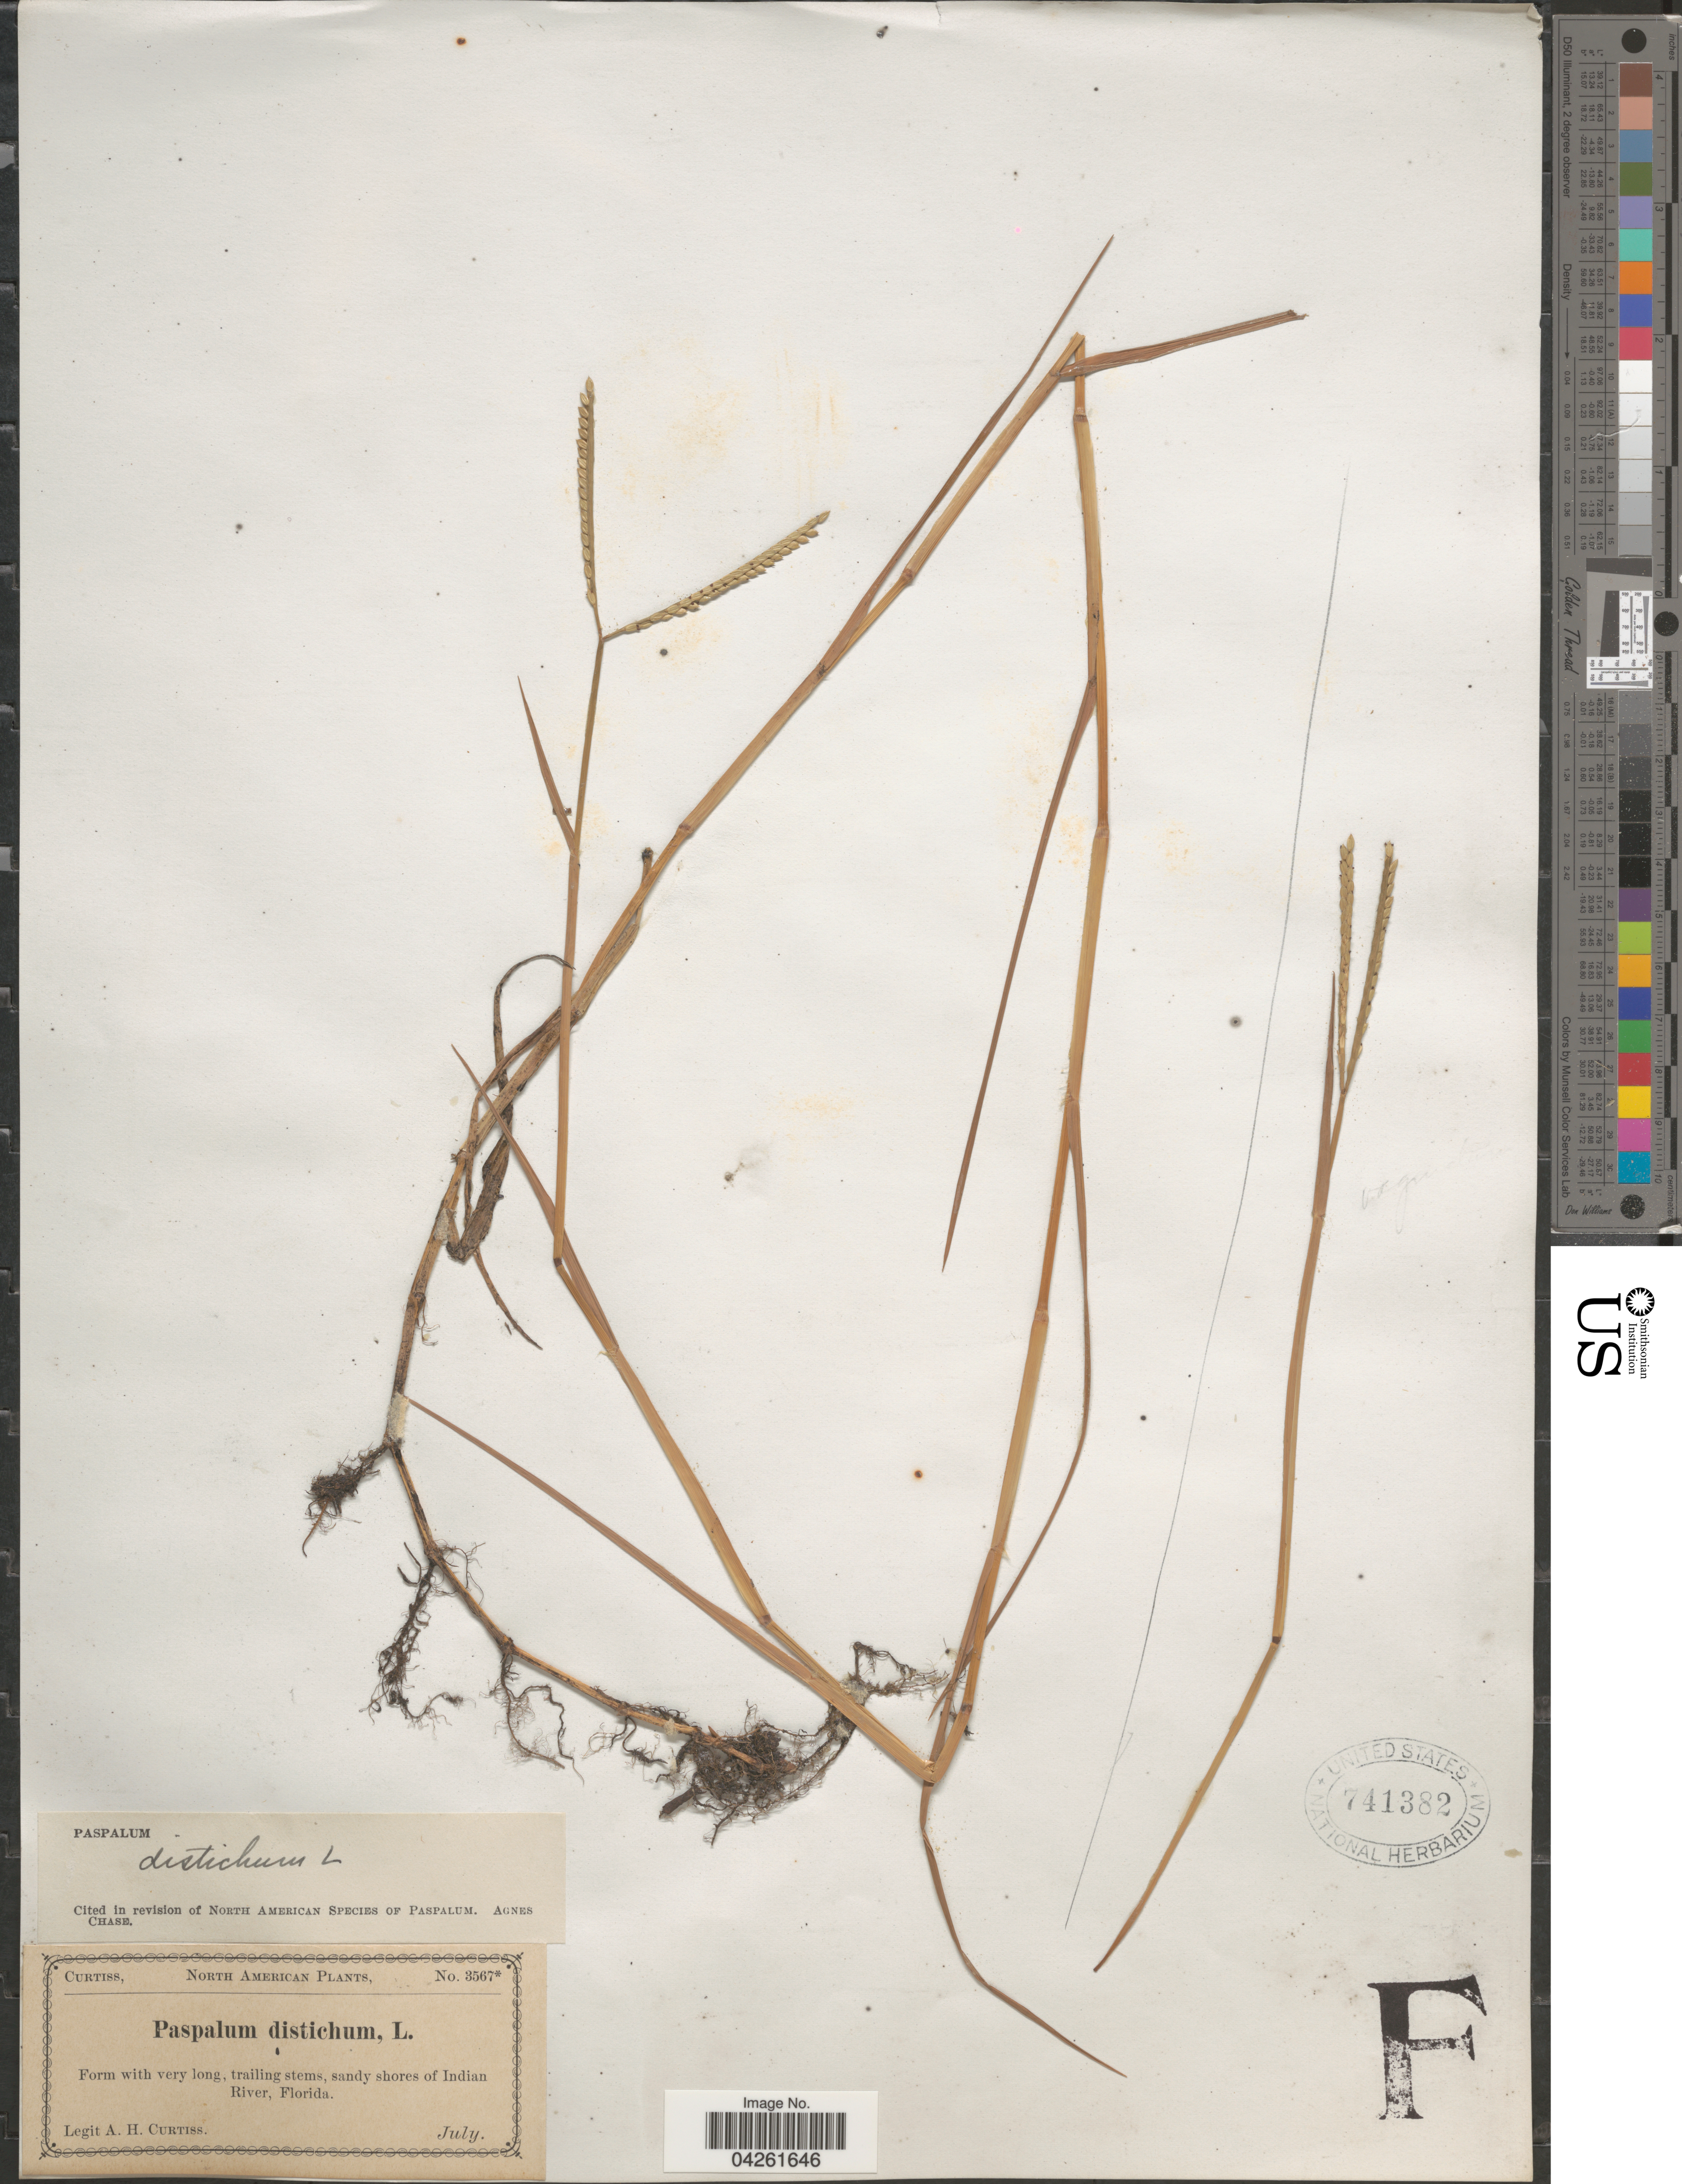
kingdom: Plantae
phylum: Tracheophyta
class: Liliopsida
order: Poales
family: Poaceae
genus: Paspalum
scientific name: Paspalum distichum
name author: L.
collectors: A. H. Curtiss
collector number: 3567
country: United States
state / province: Florida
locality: Form with very long, trailing stems, sandy shores of Indian River.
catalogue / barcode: US 741382